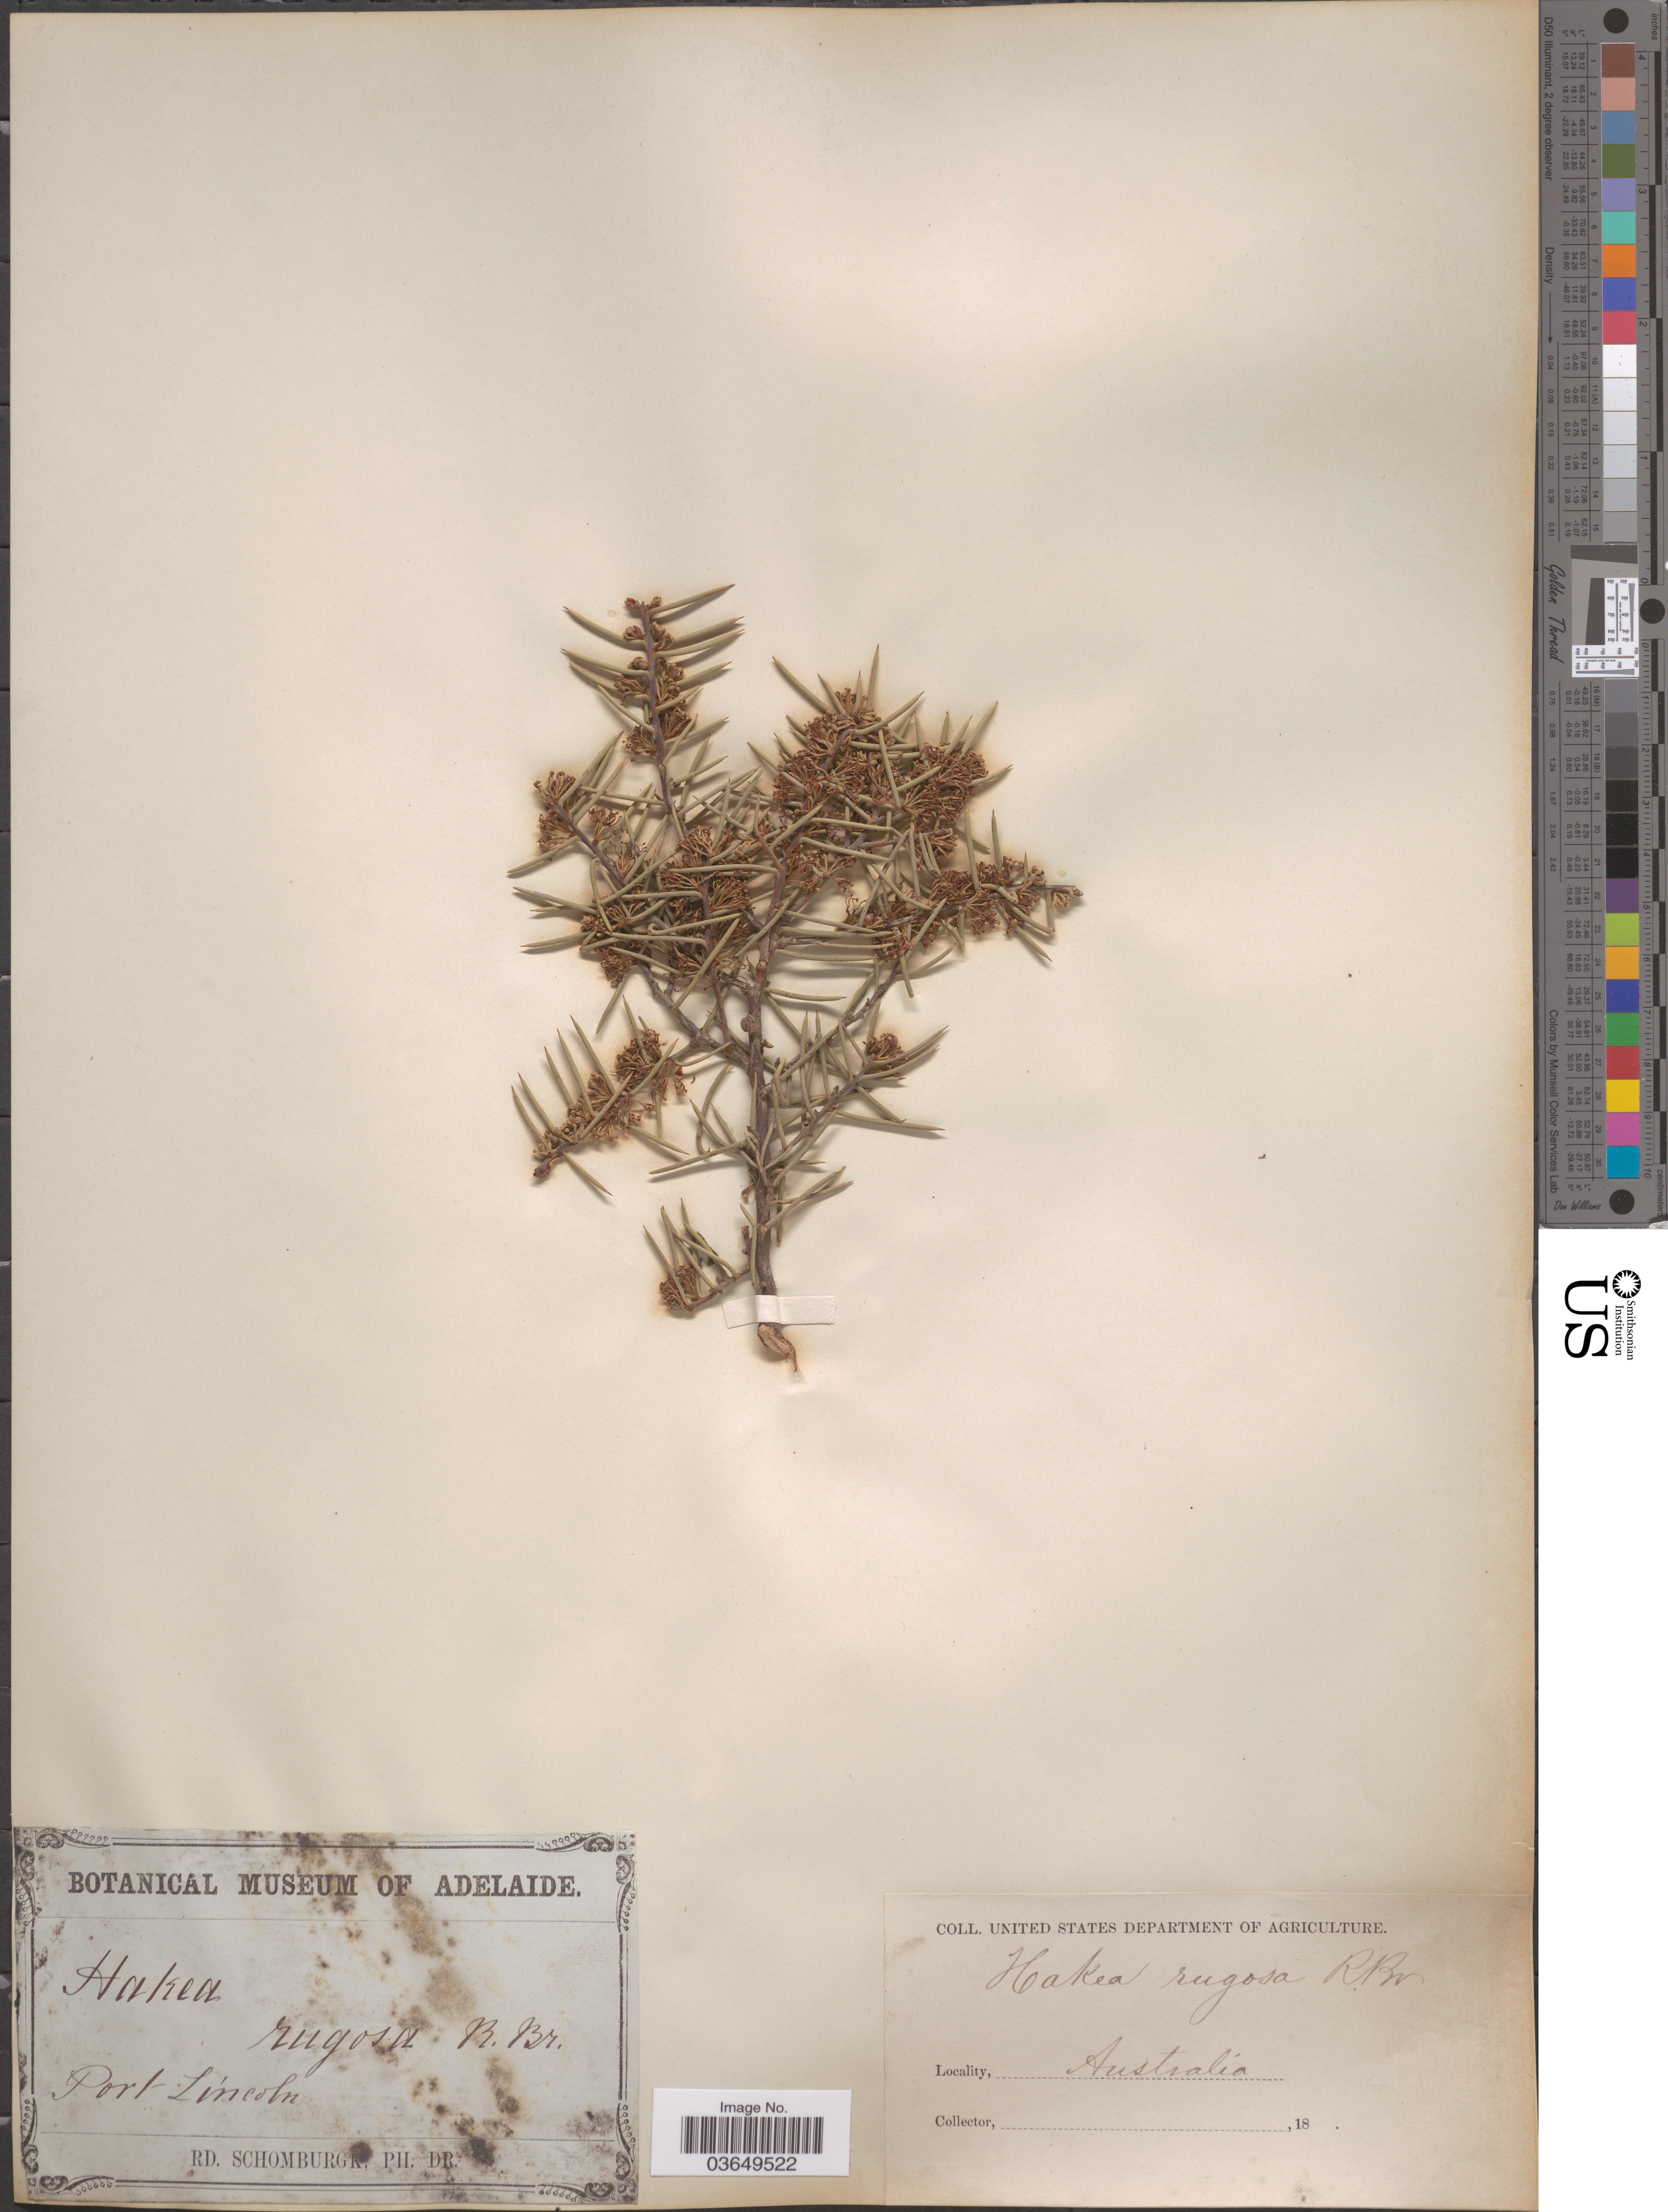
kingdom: Plantae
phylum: Tracheophyta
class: Magnoliopsida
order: Proteales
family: Proteaceae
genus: Hakea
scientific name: Hakea rugosa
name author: R. Br.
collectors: M. R. Schomburgk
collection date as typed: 18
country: Australia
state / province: South Australia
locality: Port Lincoln.